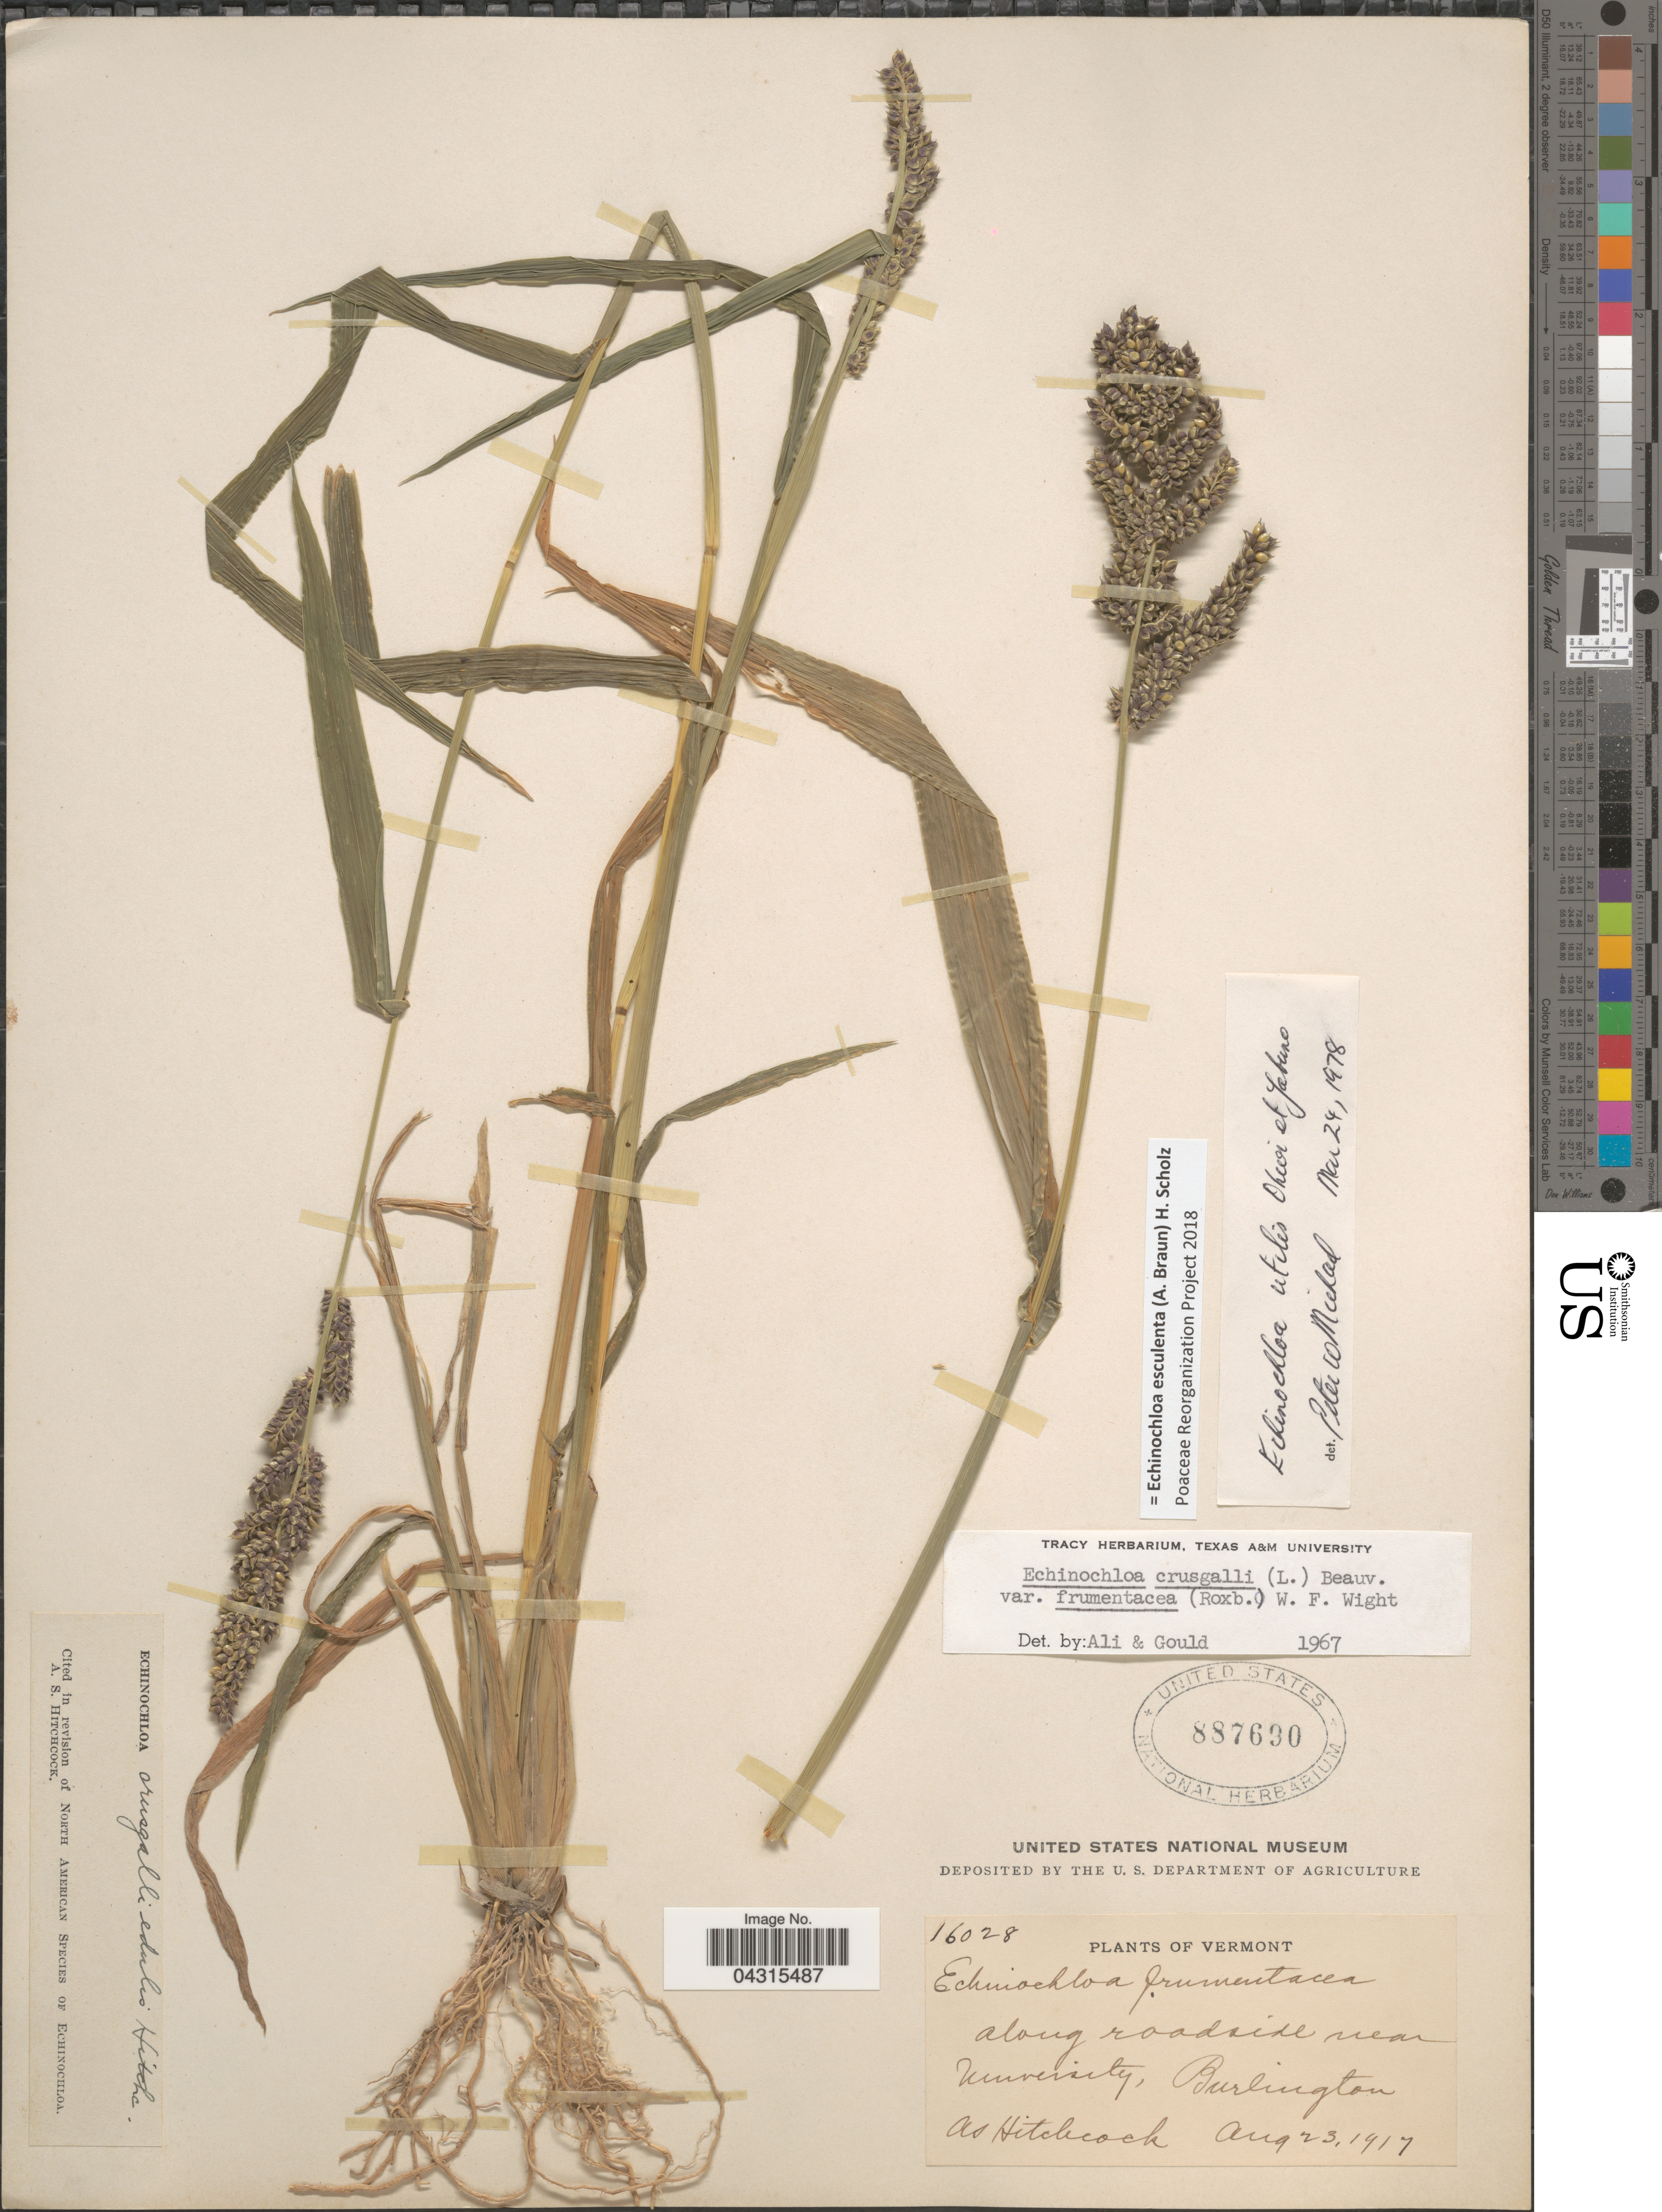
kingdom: Plantae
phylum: Tracheophyta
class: Liliopsida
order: Poales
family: Poaceae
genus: Echinochloa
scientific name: Echinochloa esculenta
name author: (A. Braun) H. Scholz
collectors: A. S. Hitchcock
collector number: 16028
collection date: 1917-08-23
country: United States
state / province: Vermont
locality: Along roadside near University, Burlington.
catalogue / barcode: US 887690